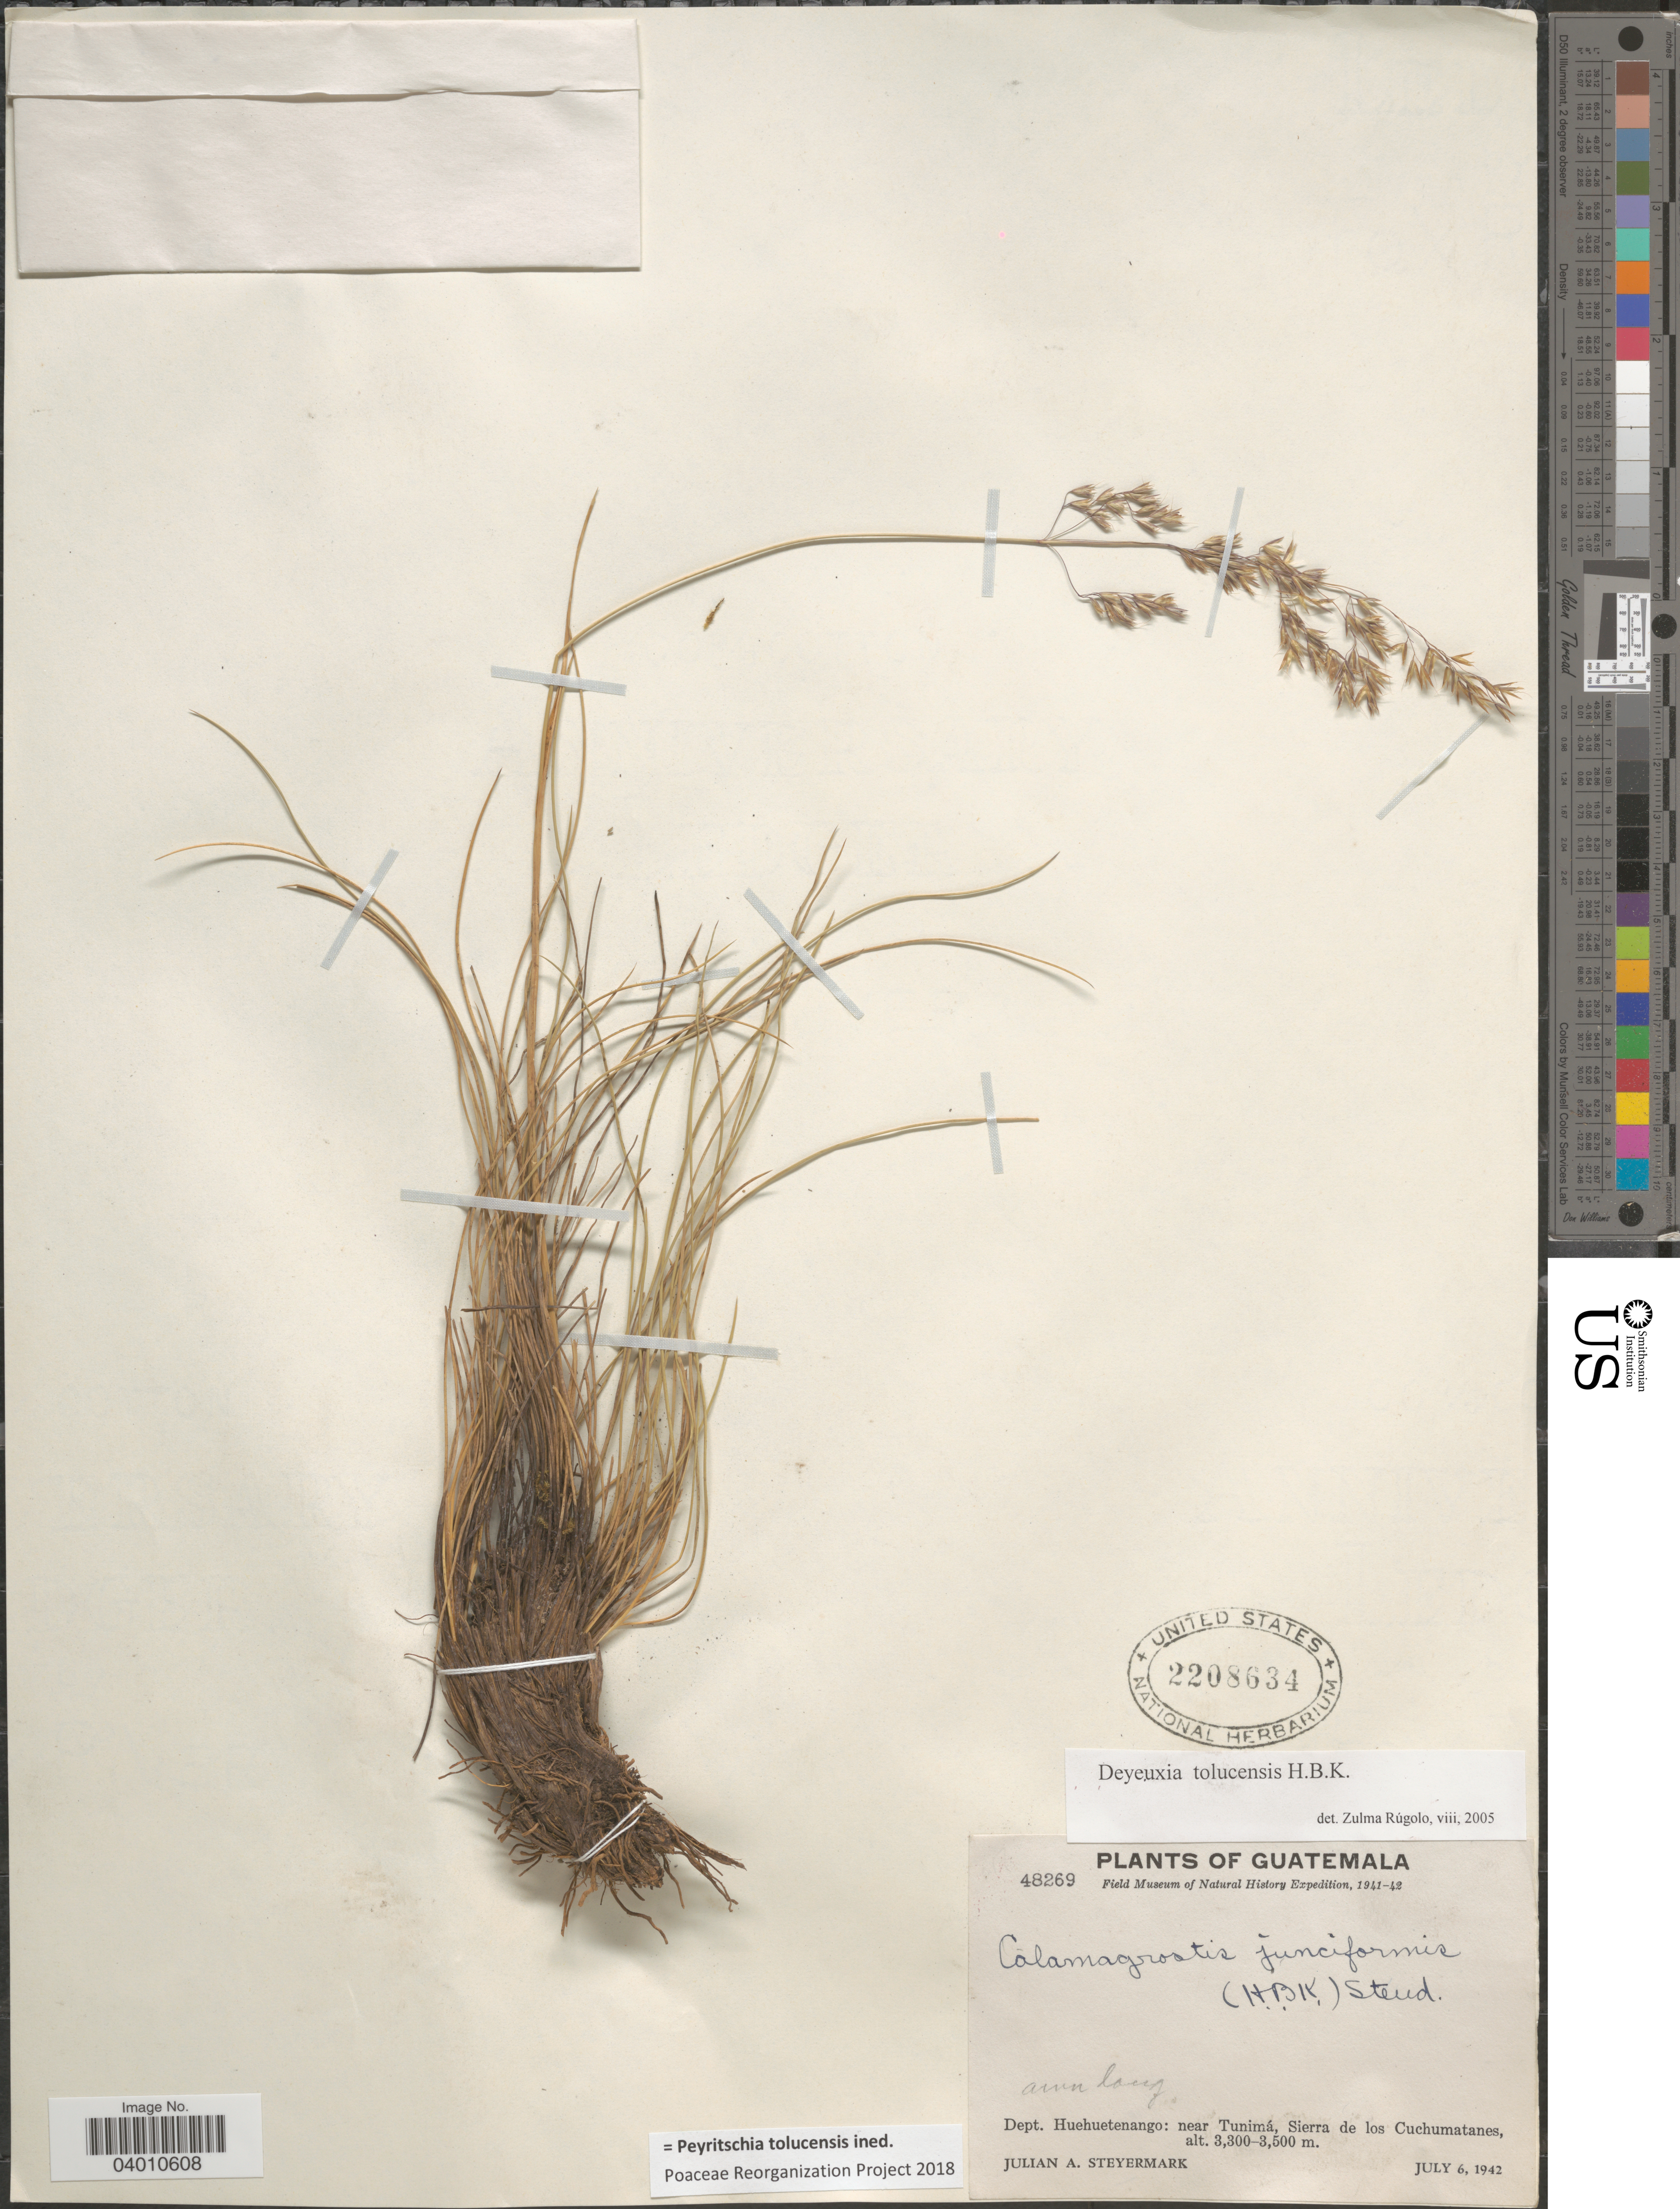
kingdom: Plantae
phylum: Tracheophyta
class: Liliopsida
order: Poales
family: Poaceae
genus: Peyritschia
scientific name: Peyritschia tolucensis ined.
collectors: J. Steyermark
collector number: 48269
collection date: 1942-07-06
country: Guatemala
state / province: Huehuetenango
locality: Dept. Huehuetenango: near Tunimá, Sierra de los Cuchumatanes.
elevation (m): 3300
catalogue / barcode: US 2208634